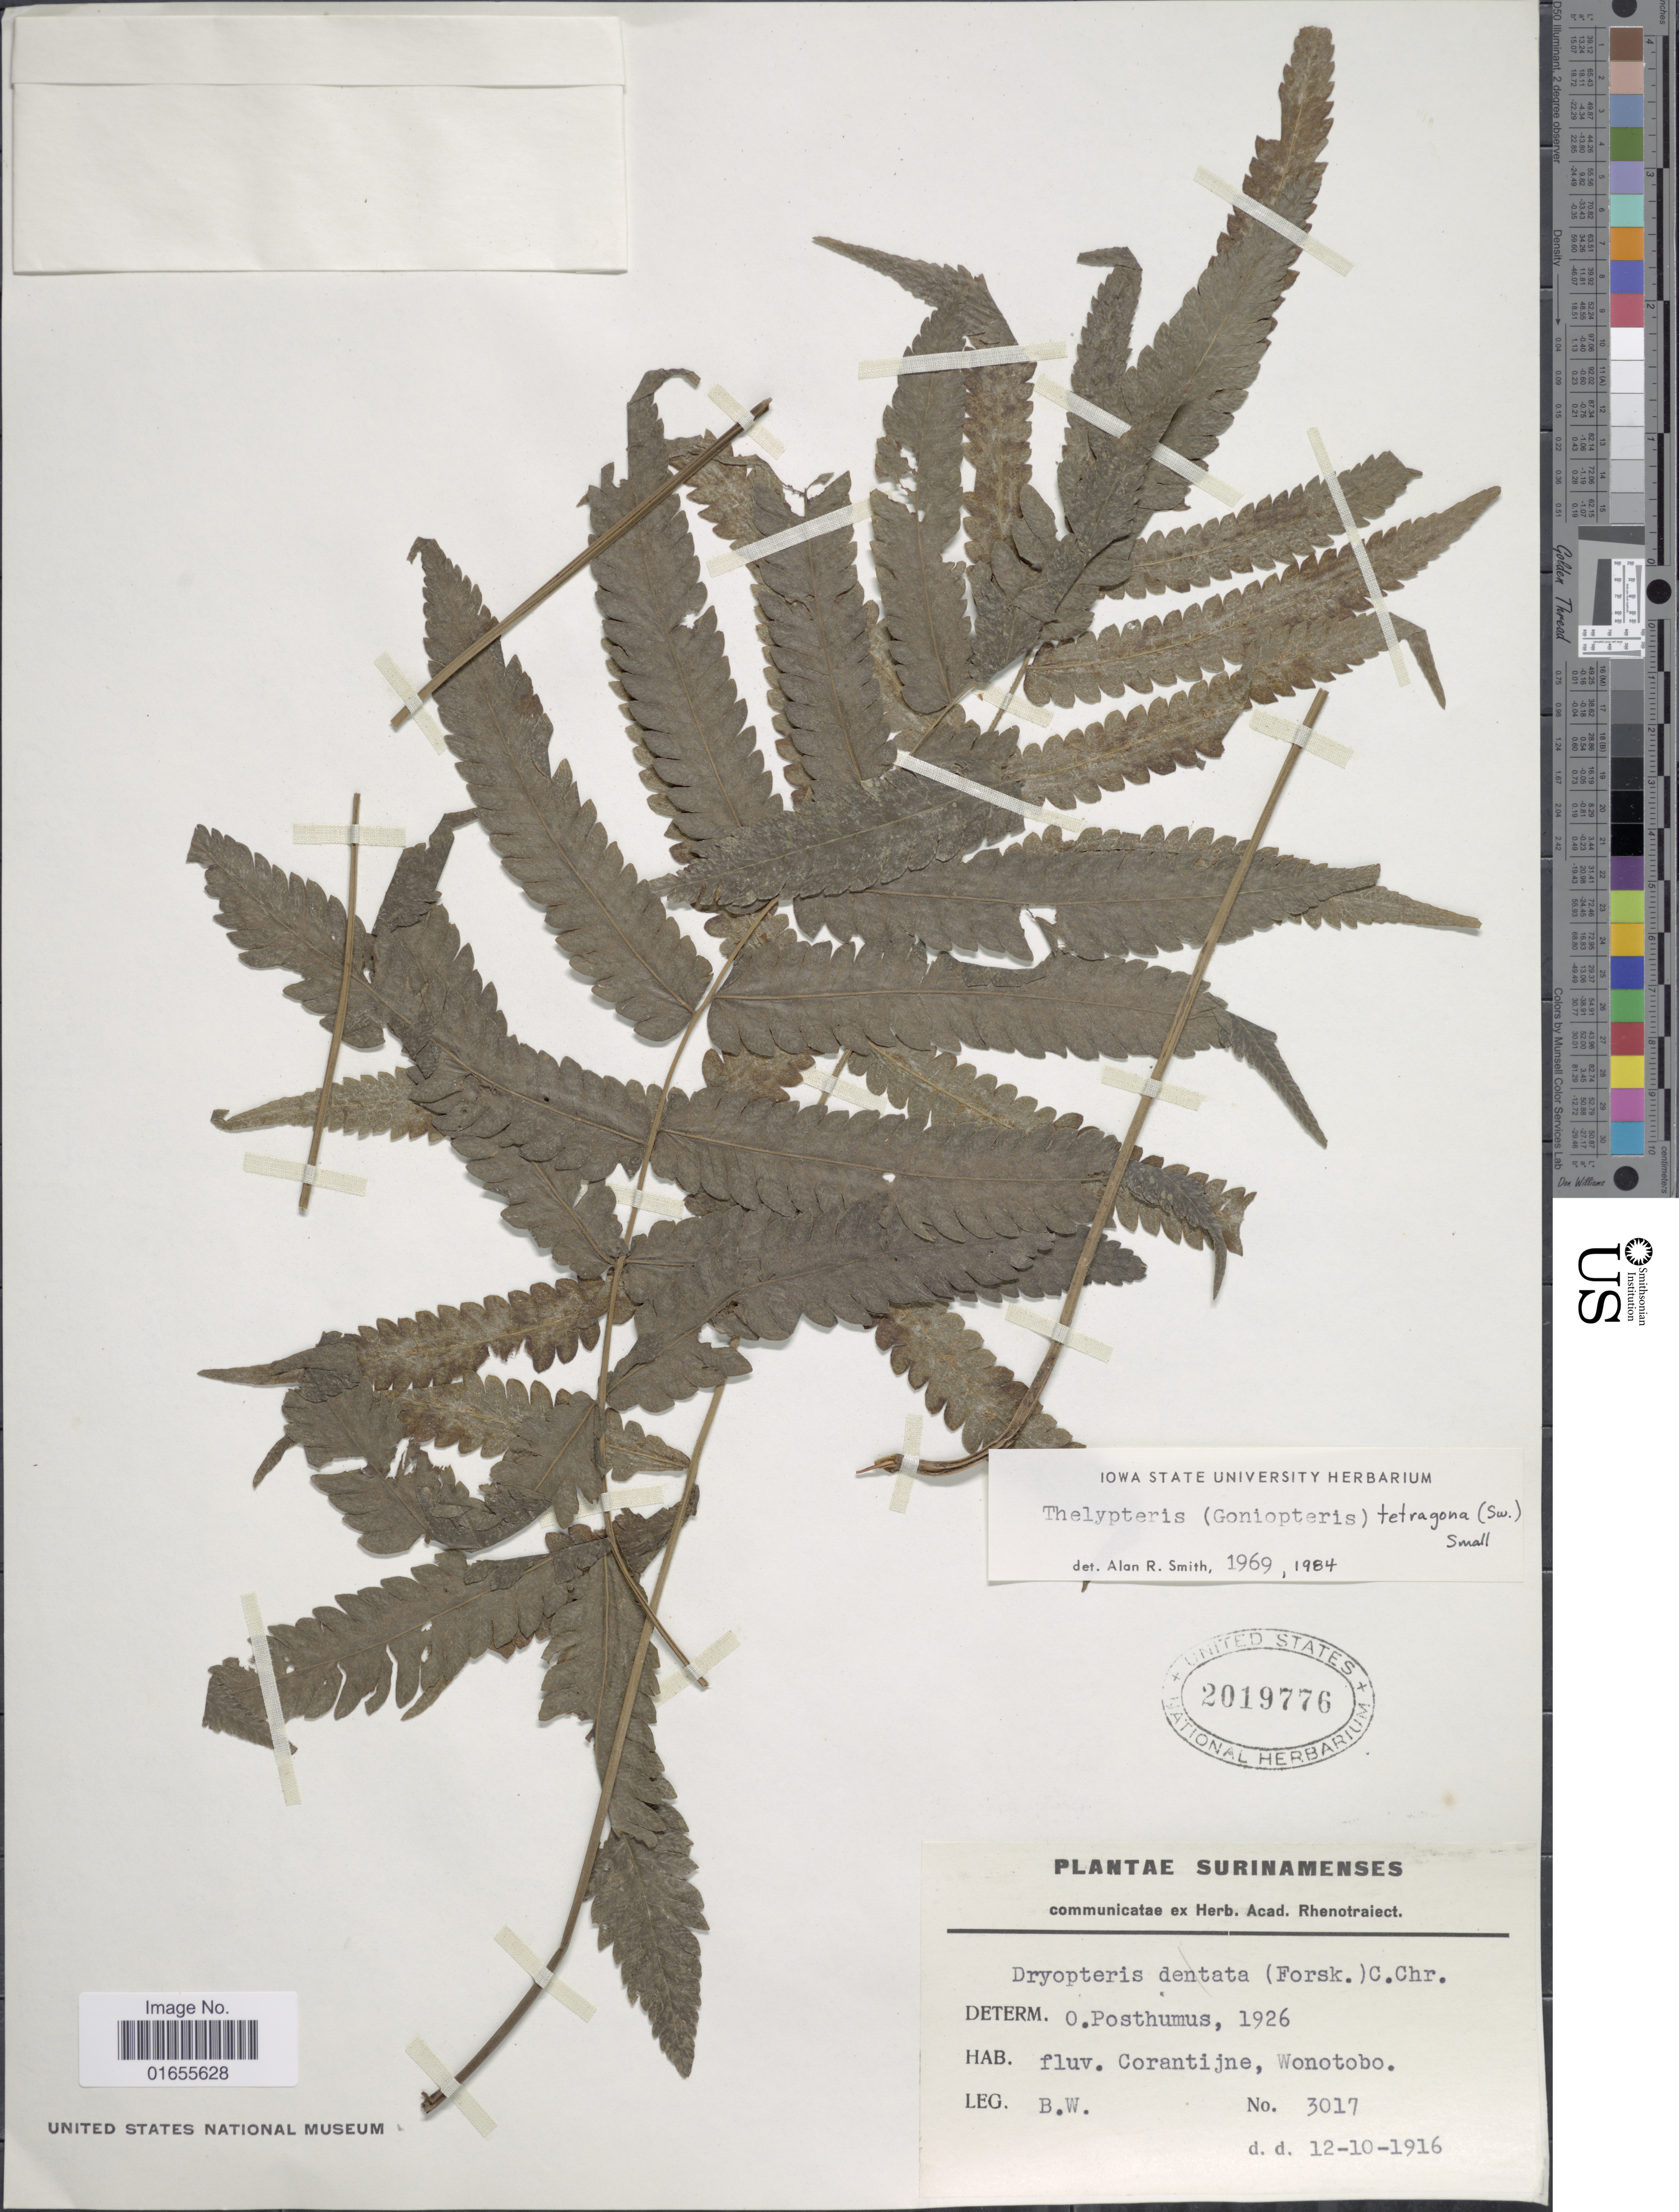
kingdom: Plantae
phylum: Tracheophyta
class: Polypodiopsida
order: Polypodiales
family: Thelypteridaceae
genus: Goniopteris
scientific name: Goniopteris tetragona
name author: (C. Presl) Sw.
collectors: W. B.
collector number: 3017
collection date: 1916-10-12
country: Suriname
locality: Fluv. Corantijne, Wonotobo. Surinamenses.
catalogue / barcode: US 2019776